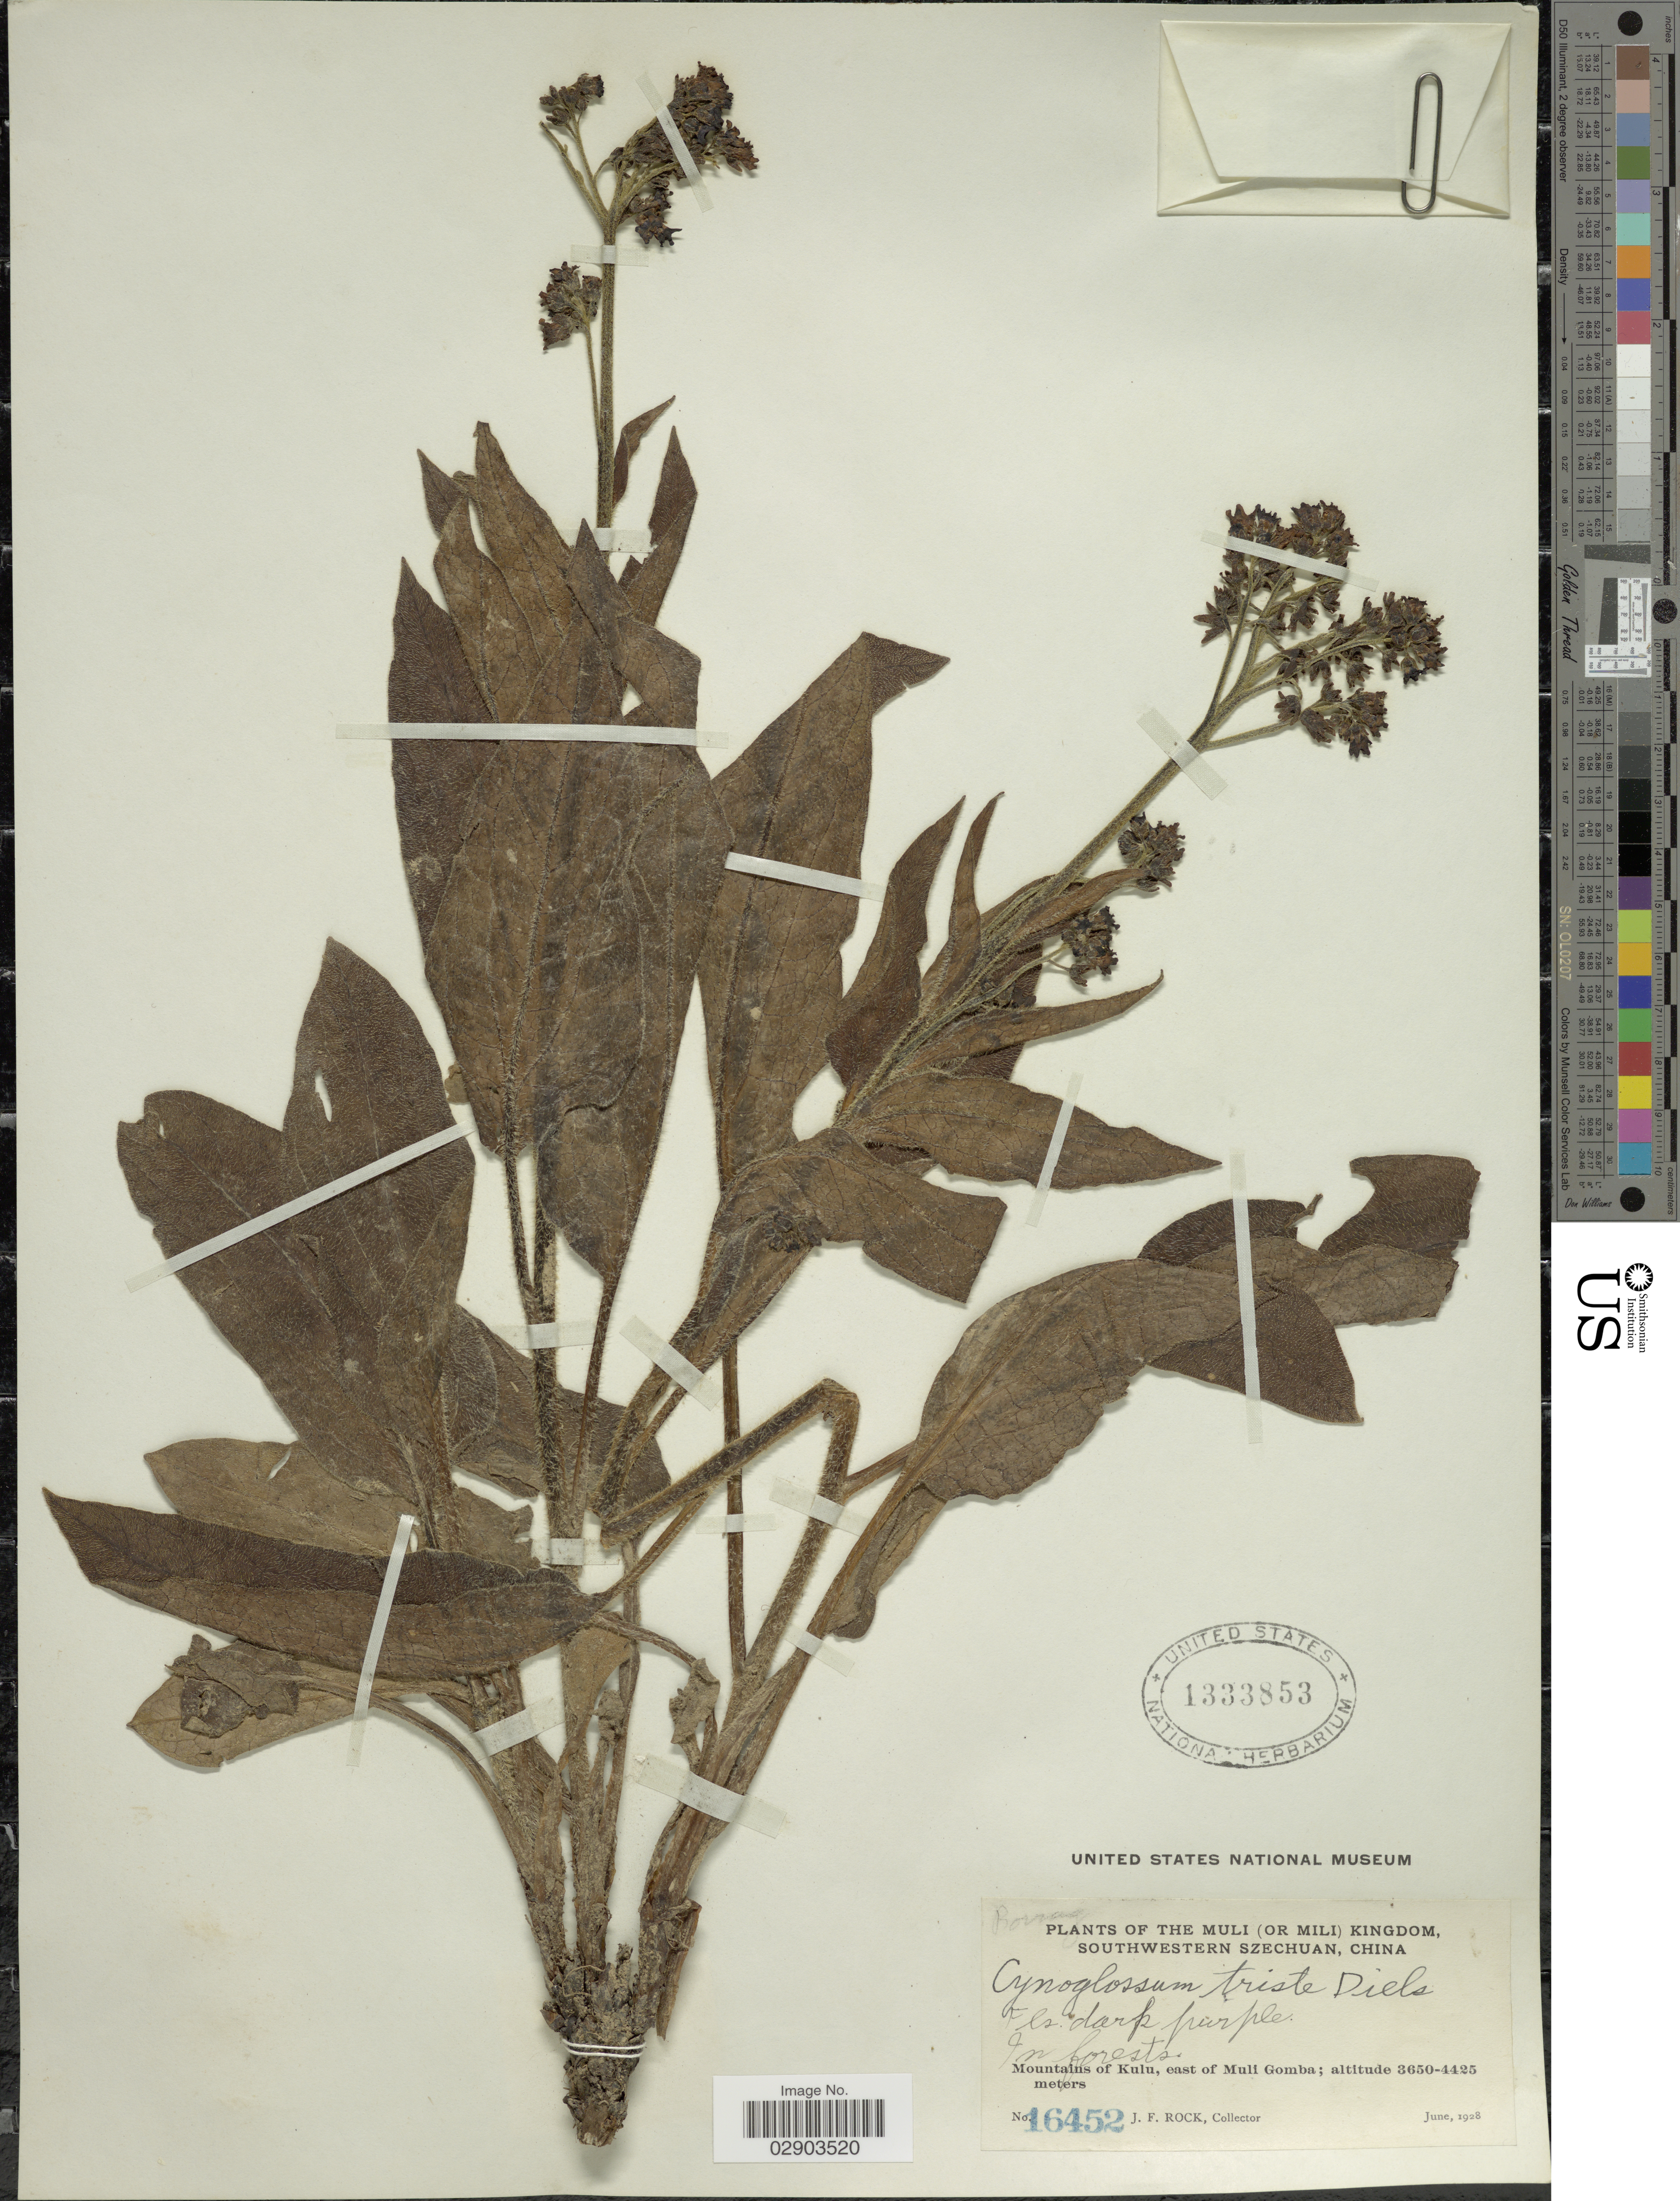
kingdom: Plantae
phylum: Tracheophyta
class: Magnoliopsida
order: Boraginales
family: Boraginaceae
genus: Cynoglossum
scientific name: Cynoglossum triste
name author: Diels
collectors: J. Rock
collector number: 16452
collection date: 1928-06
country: China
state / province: Sichuan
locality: The Muli (or Mili) Kingdom, southwestern Szechuan. Mountains of Kulu, east of Muli Gomba.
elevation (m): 3650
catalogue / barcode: US 1333853